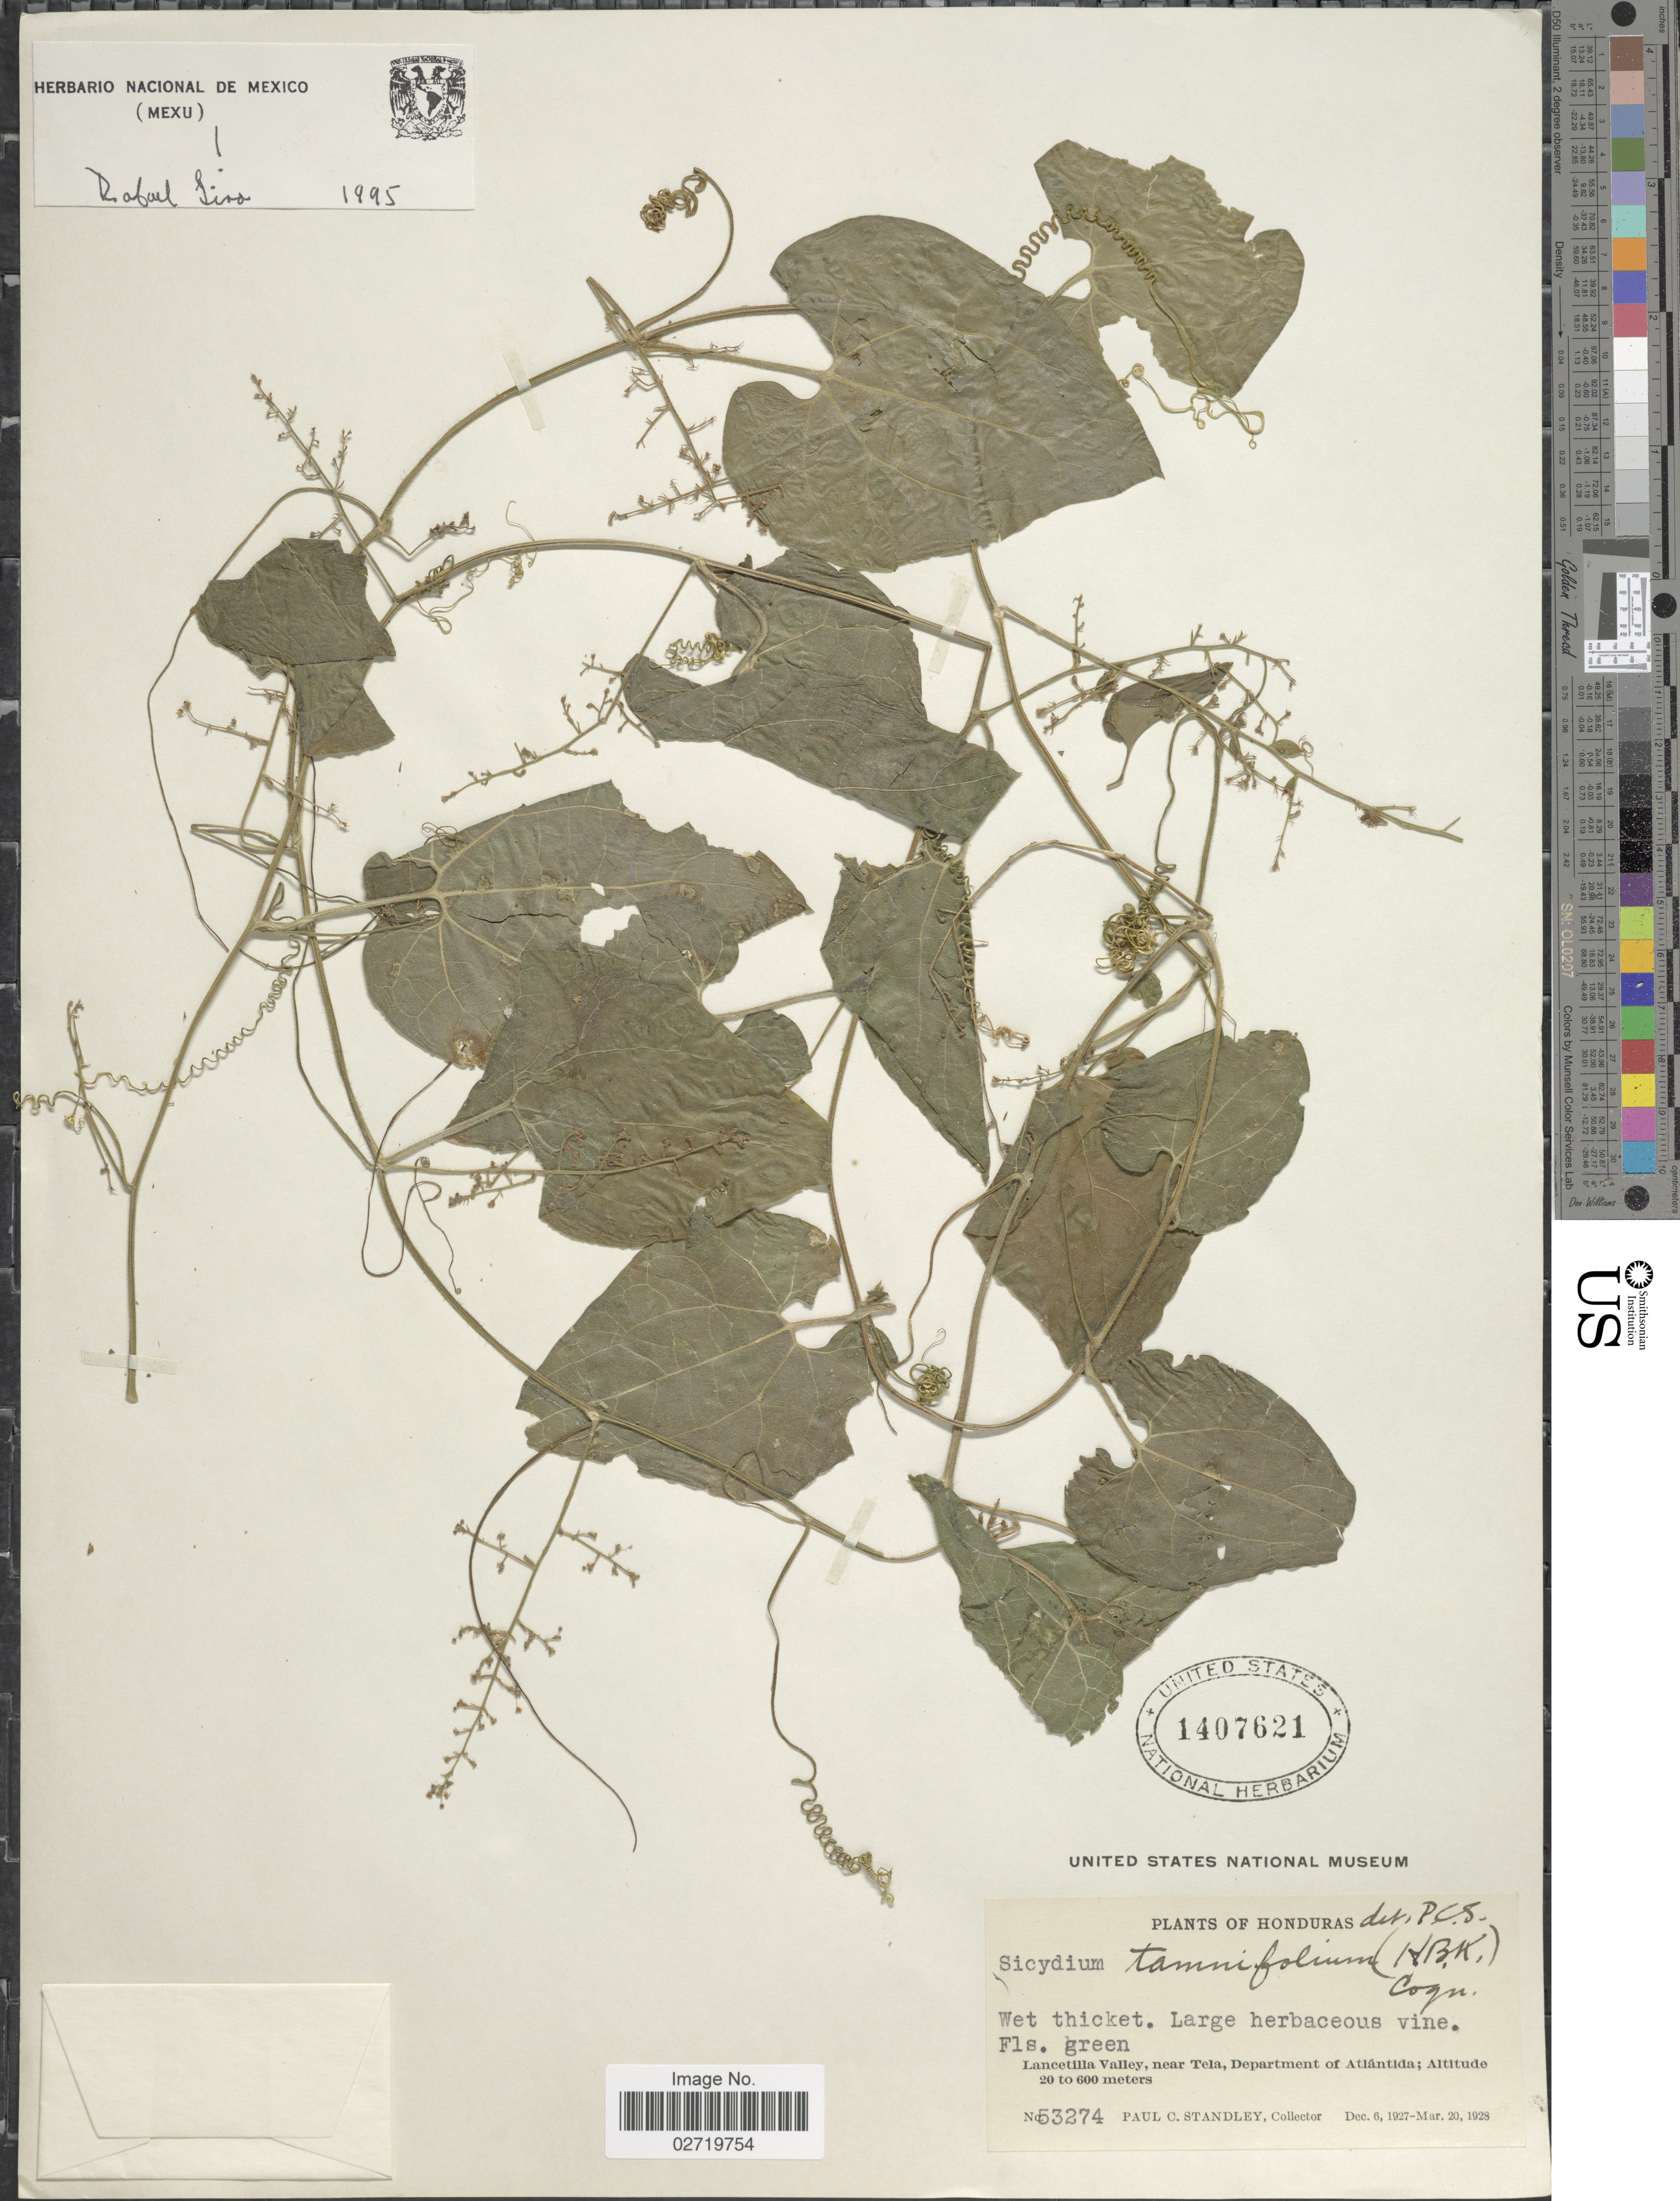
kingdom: Plantae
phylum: Tracheophyta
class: Magnoliopsida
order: Cucurbitales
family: Cucurbitaceae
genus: Sicydium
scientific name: Sicydium tamnifolium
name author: (Kunth) Cogn.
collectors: P. C. Standley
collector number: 53274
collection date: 1927-12-06/1928-03-20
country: Honduras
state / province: Atlántida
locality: Lancetilla Valley, near Tela, Department of Atlántida.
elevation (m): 20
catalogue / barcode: US 1407621